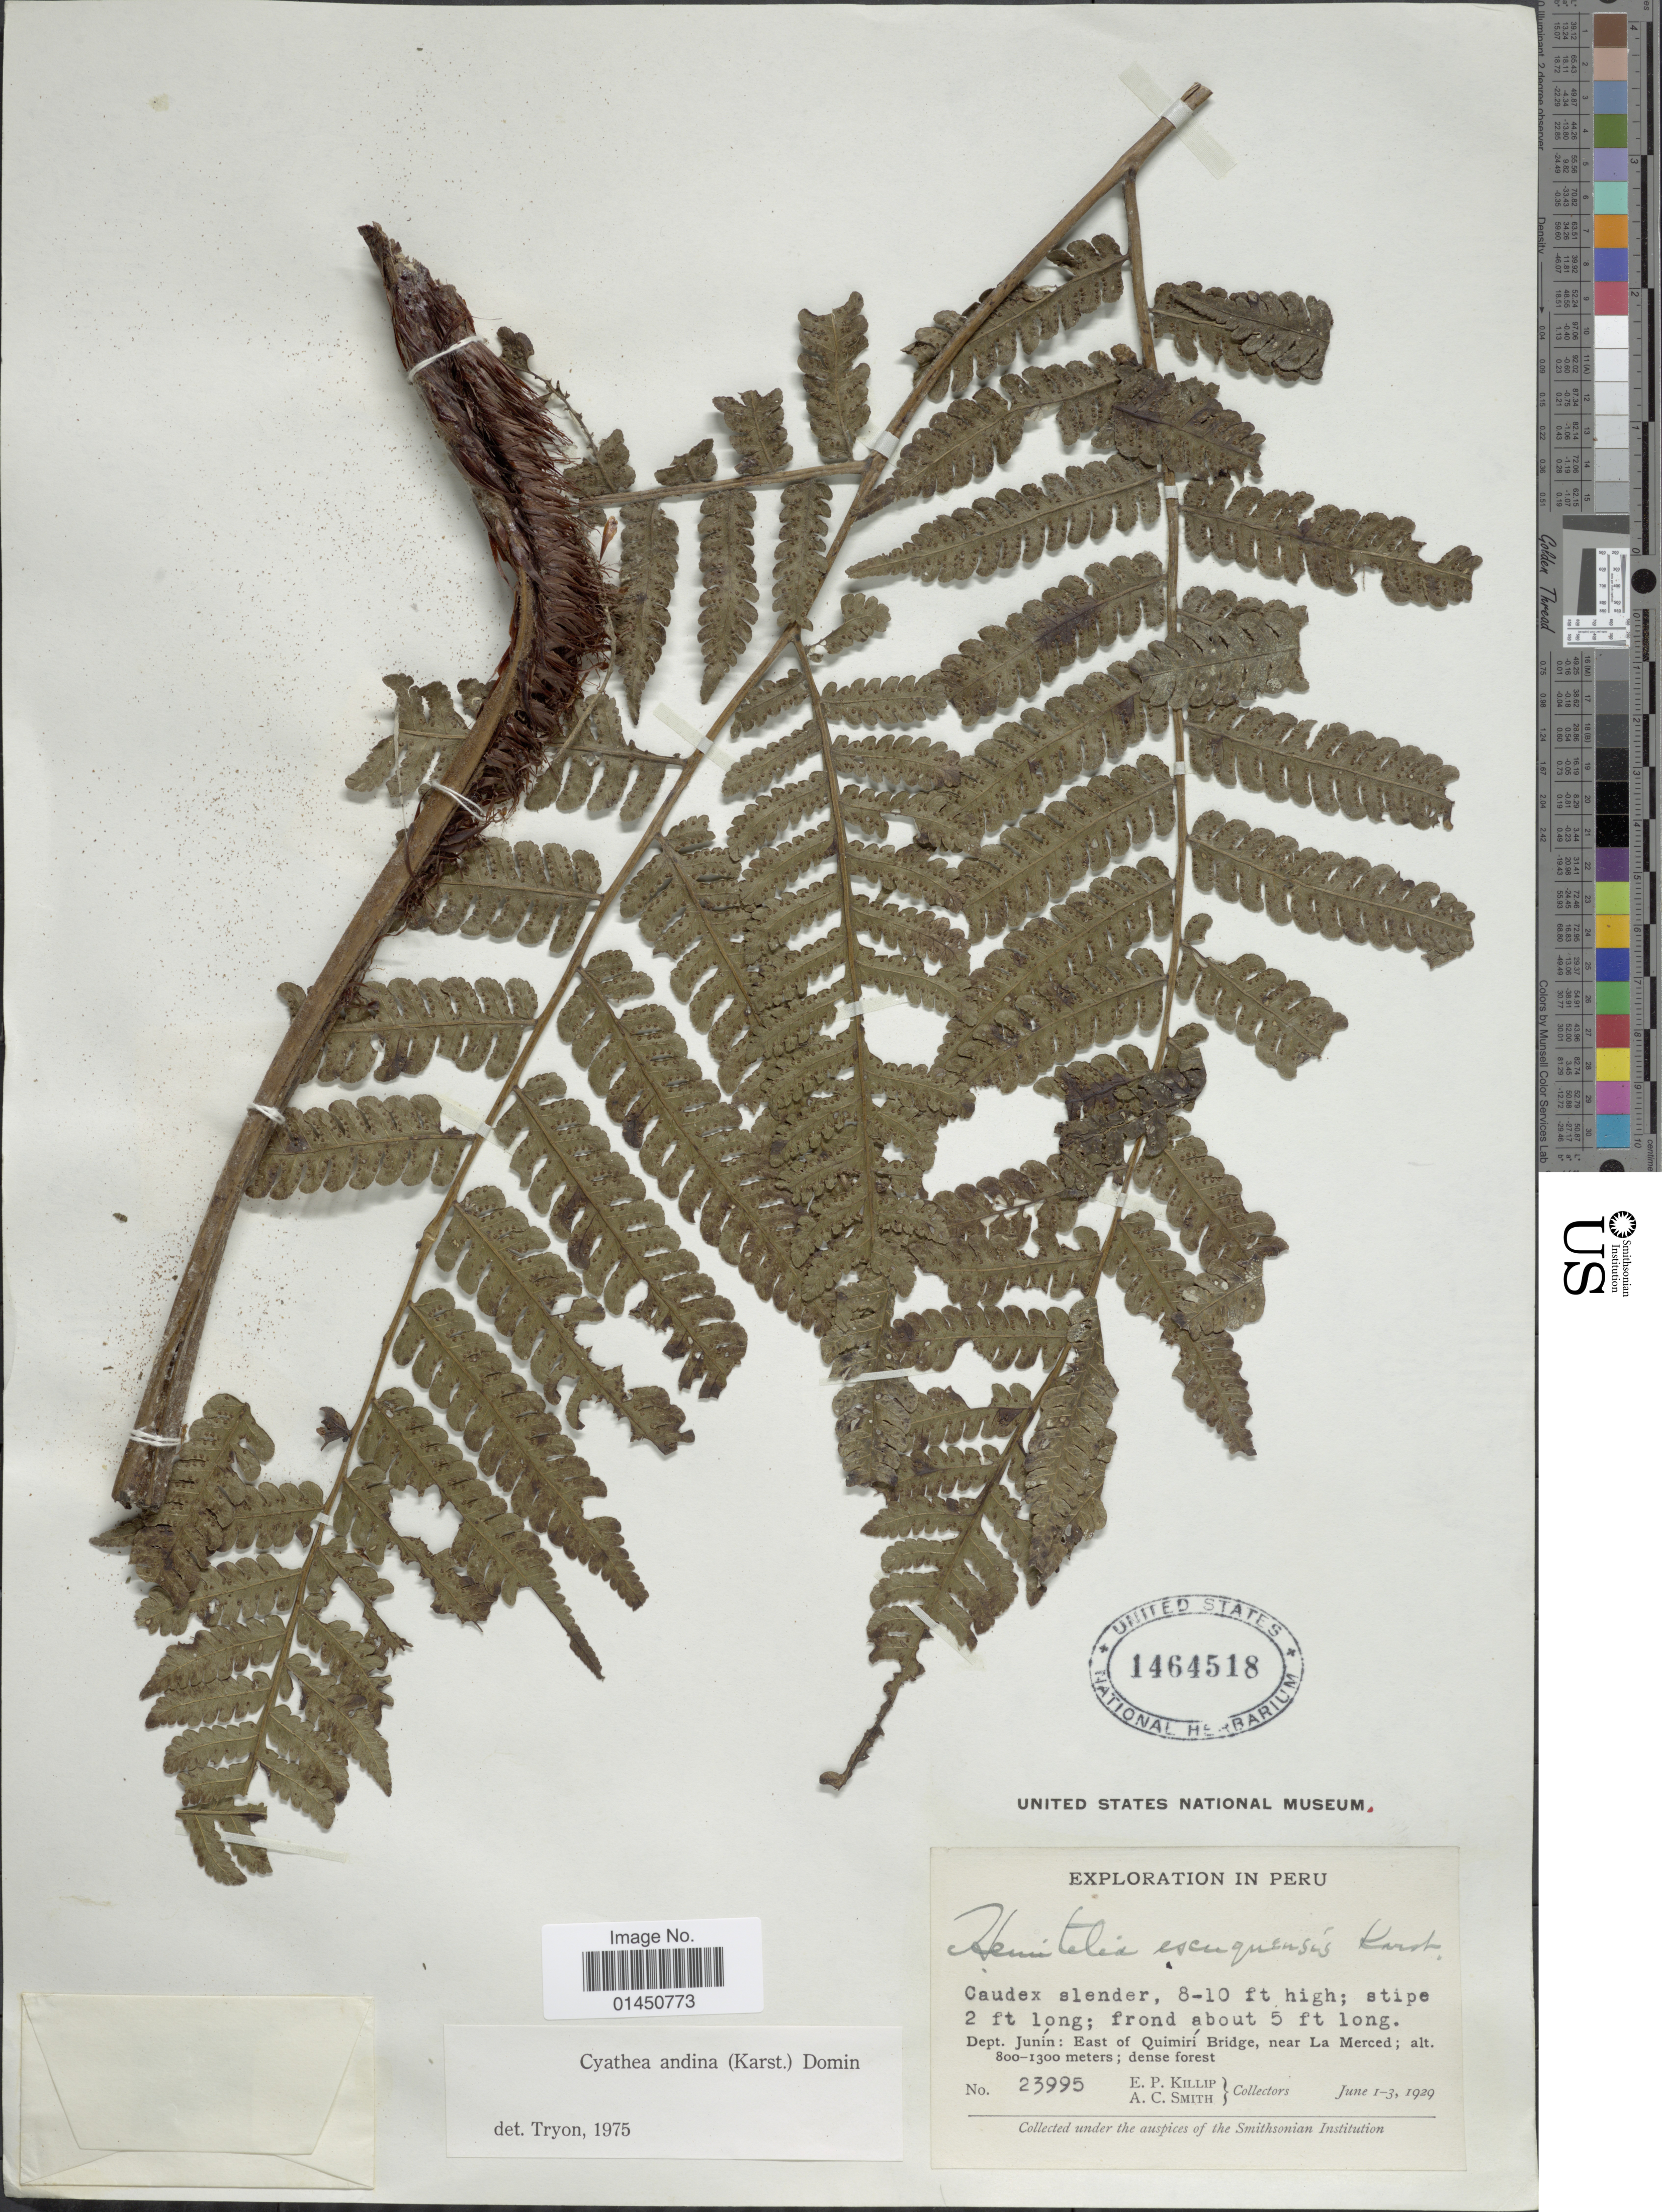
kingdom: Plantae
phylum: Tracheophyta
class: Polypodiopsida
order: Cyatheales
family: Cyatheaceae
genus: Cyathea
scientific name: Cyathea andina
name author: Domin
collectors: E. P. Killip & A. C. Smith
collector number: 23995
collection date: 1929-06-01/1929-06-03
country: Peru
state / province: Junín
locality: East of Quimiri Bridge, near La Merced.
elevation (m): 800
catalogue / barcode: US 1464518